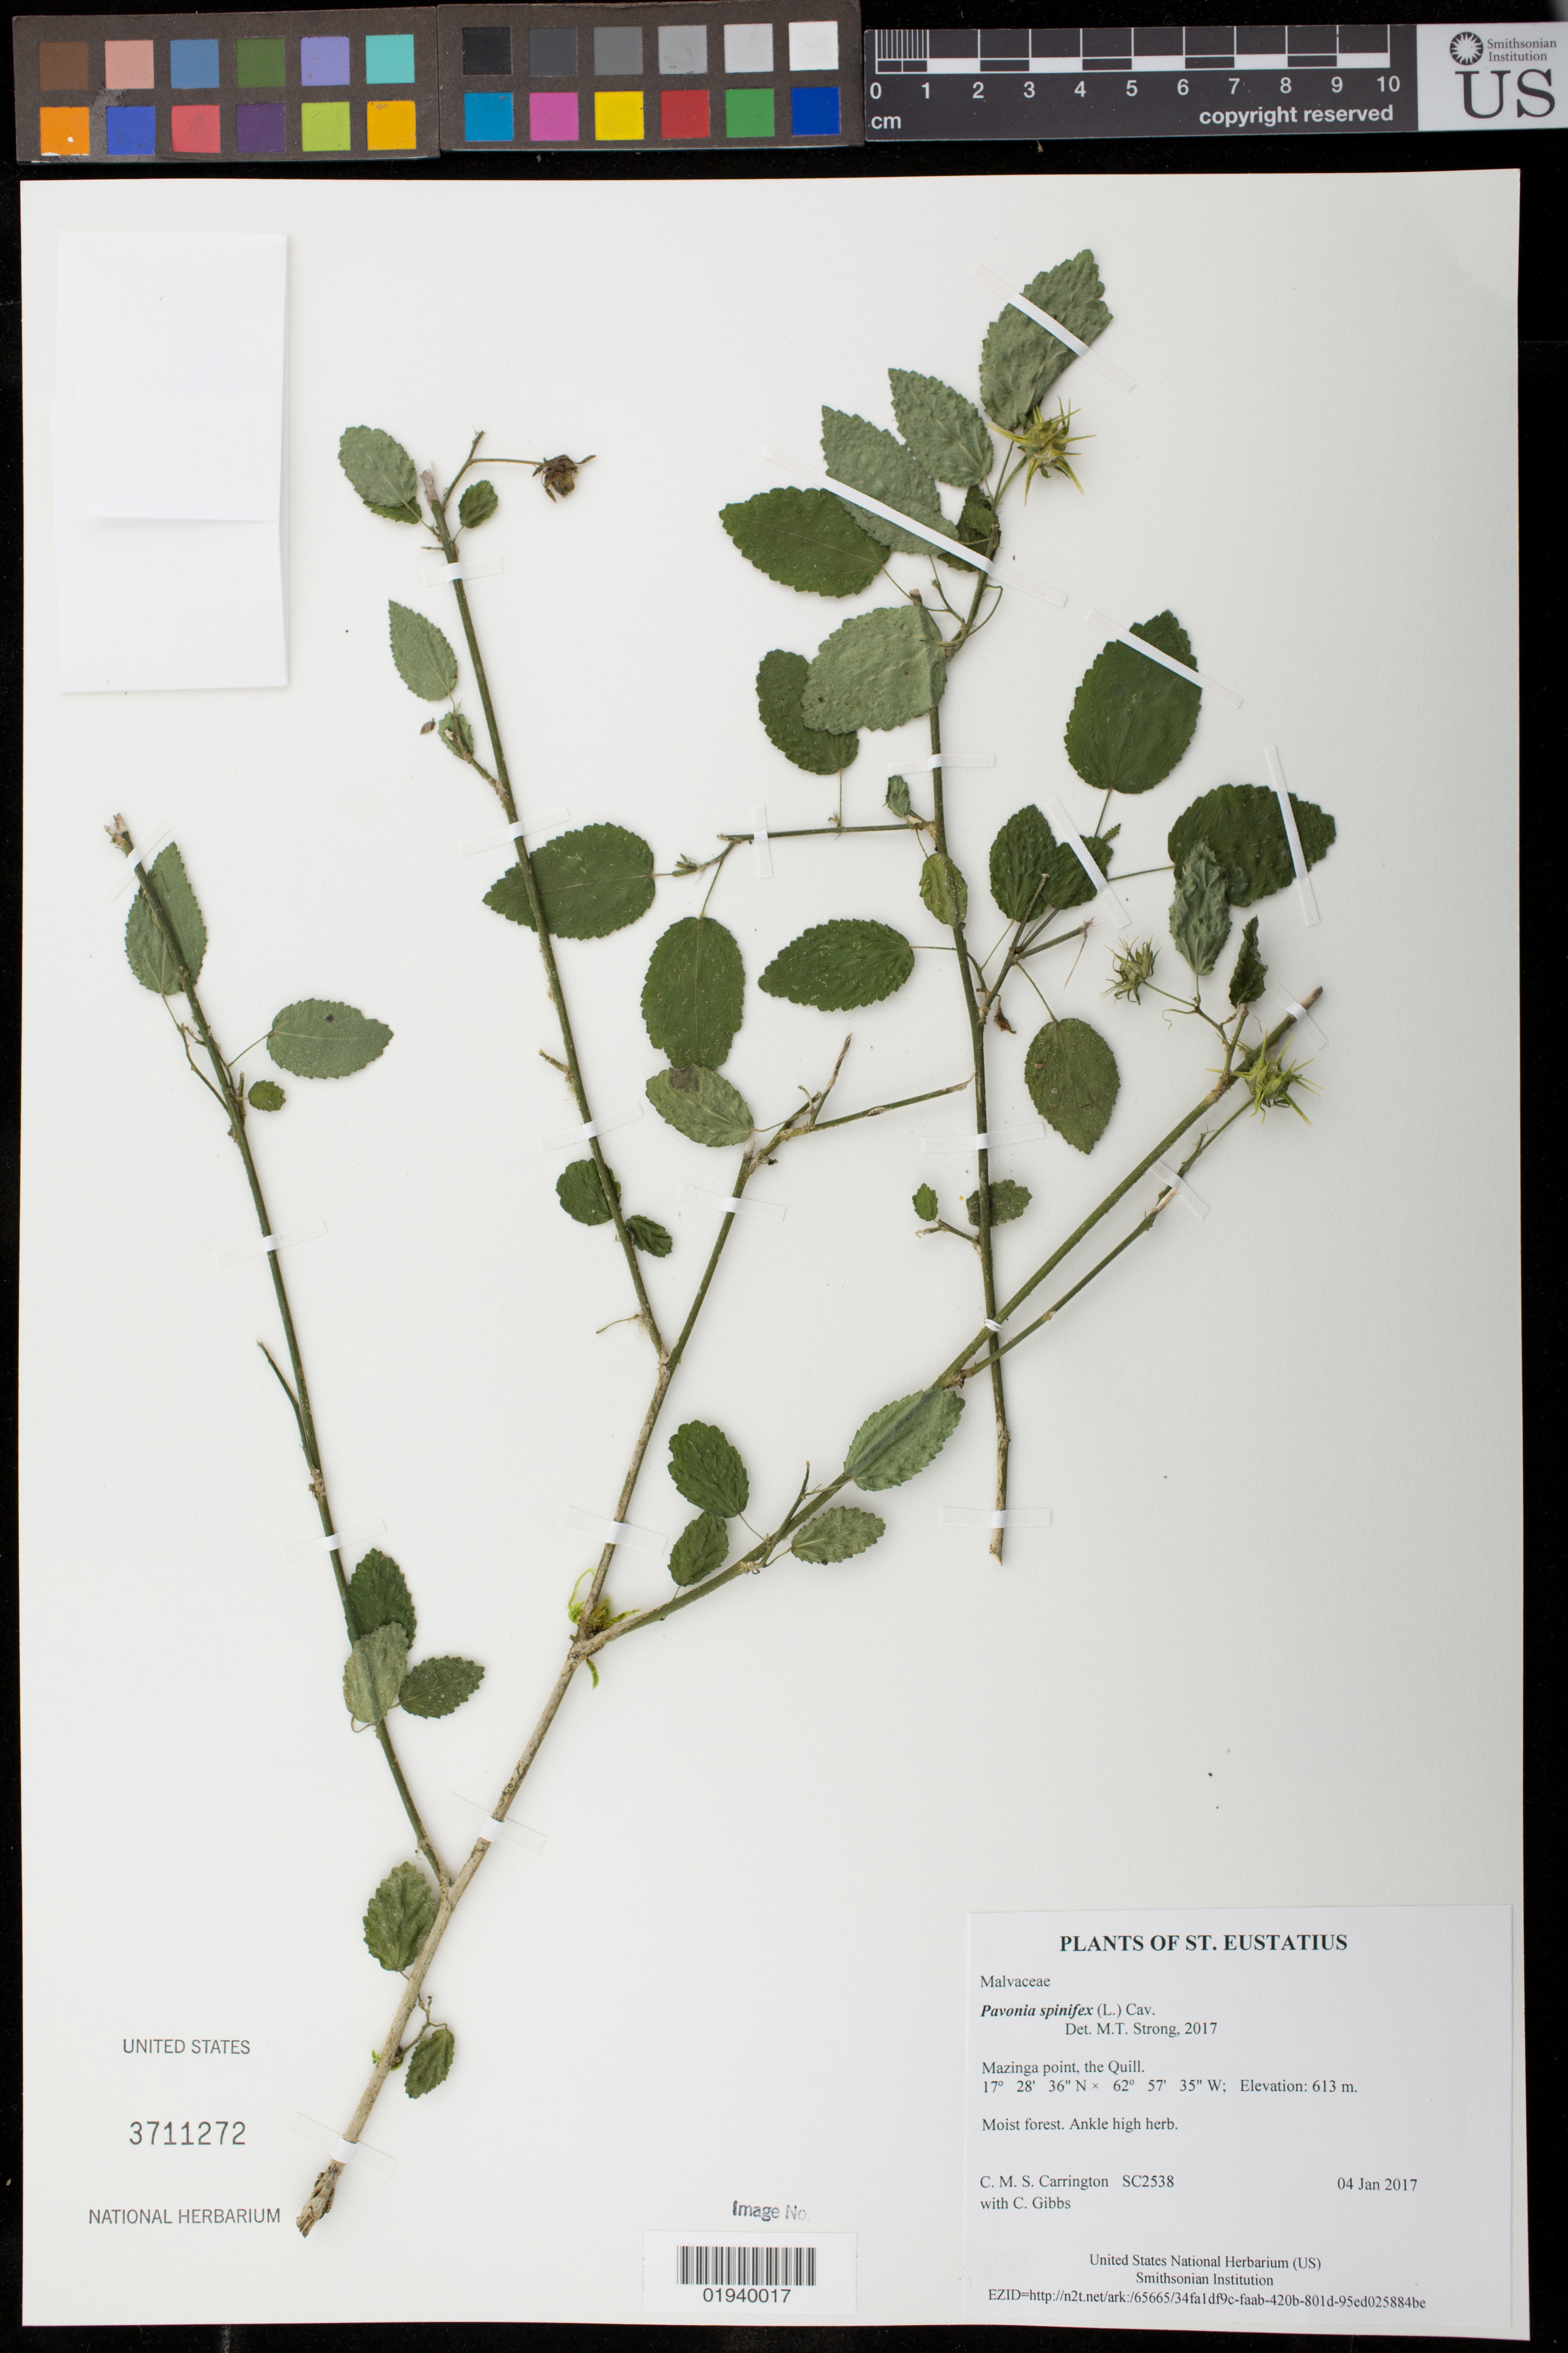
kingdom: Plantae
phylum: Tracheophyta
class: Magnoliopsida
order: Malvales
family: Malvaceae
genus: Pavonia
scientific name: Pavonia spinifex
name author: (L.) Cav.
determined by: Strong, M. T., (US), Smithsonian Institution - National Museum of Natural History (UNITED STATES)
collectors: C. M. S. Carrington & C. Gibbs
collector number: SC2538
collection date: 2017-01-04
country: Netherlands Antilles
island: St. Eustatius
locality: Mazinga point, the Quill.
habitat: Moist forest.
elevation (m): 613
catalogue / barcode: US 3711272